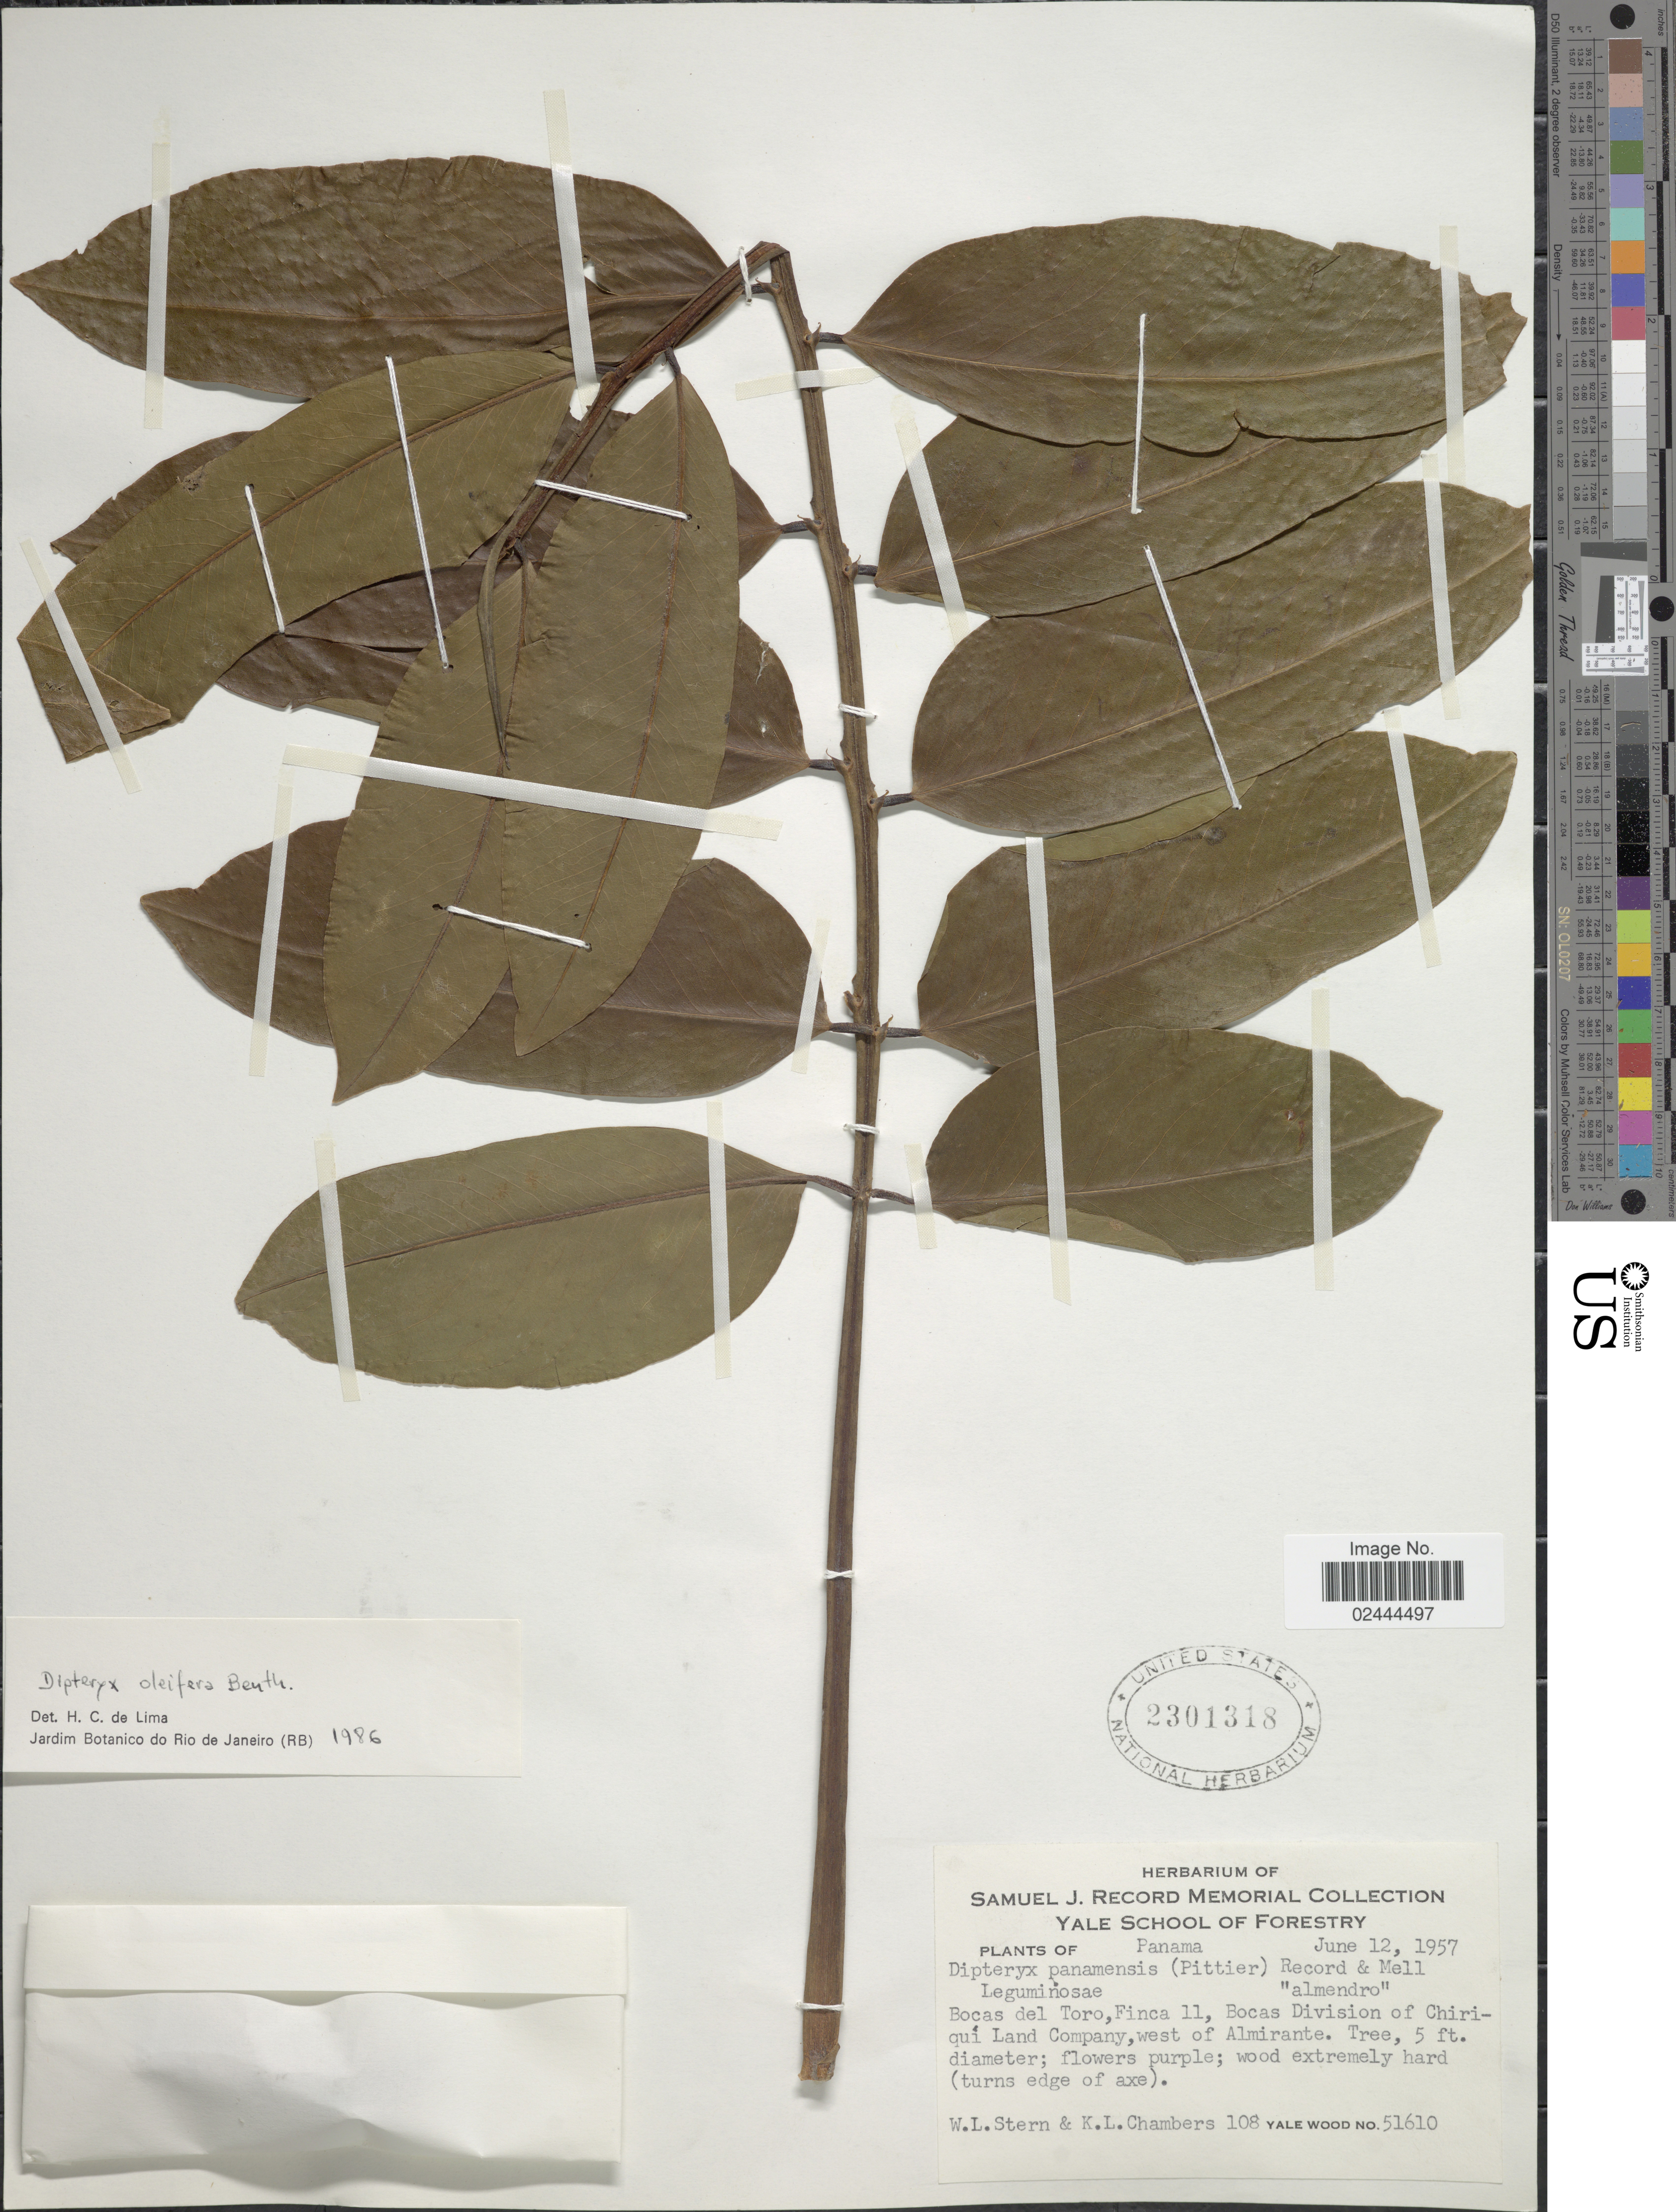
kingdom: Plantae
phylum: Tracheophyta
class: Magnoliopsida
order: Fabales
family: Fabaceae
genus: Dipteryx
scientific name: Dipteryx oleifera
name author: Benth.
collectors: W. L. Stern & K. Chambers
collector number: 108/51610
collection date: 1957-06-12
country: Panama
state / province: Bocas del Toro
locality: Finca 11, Bocas Division of Chiriqui Land Company, west of Almirante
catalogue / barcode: US 2301318